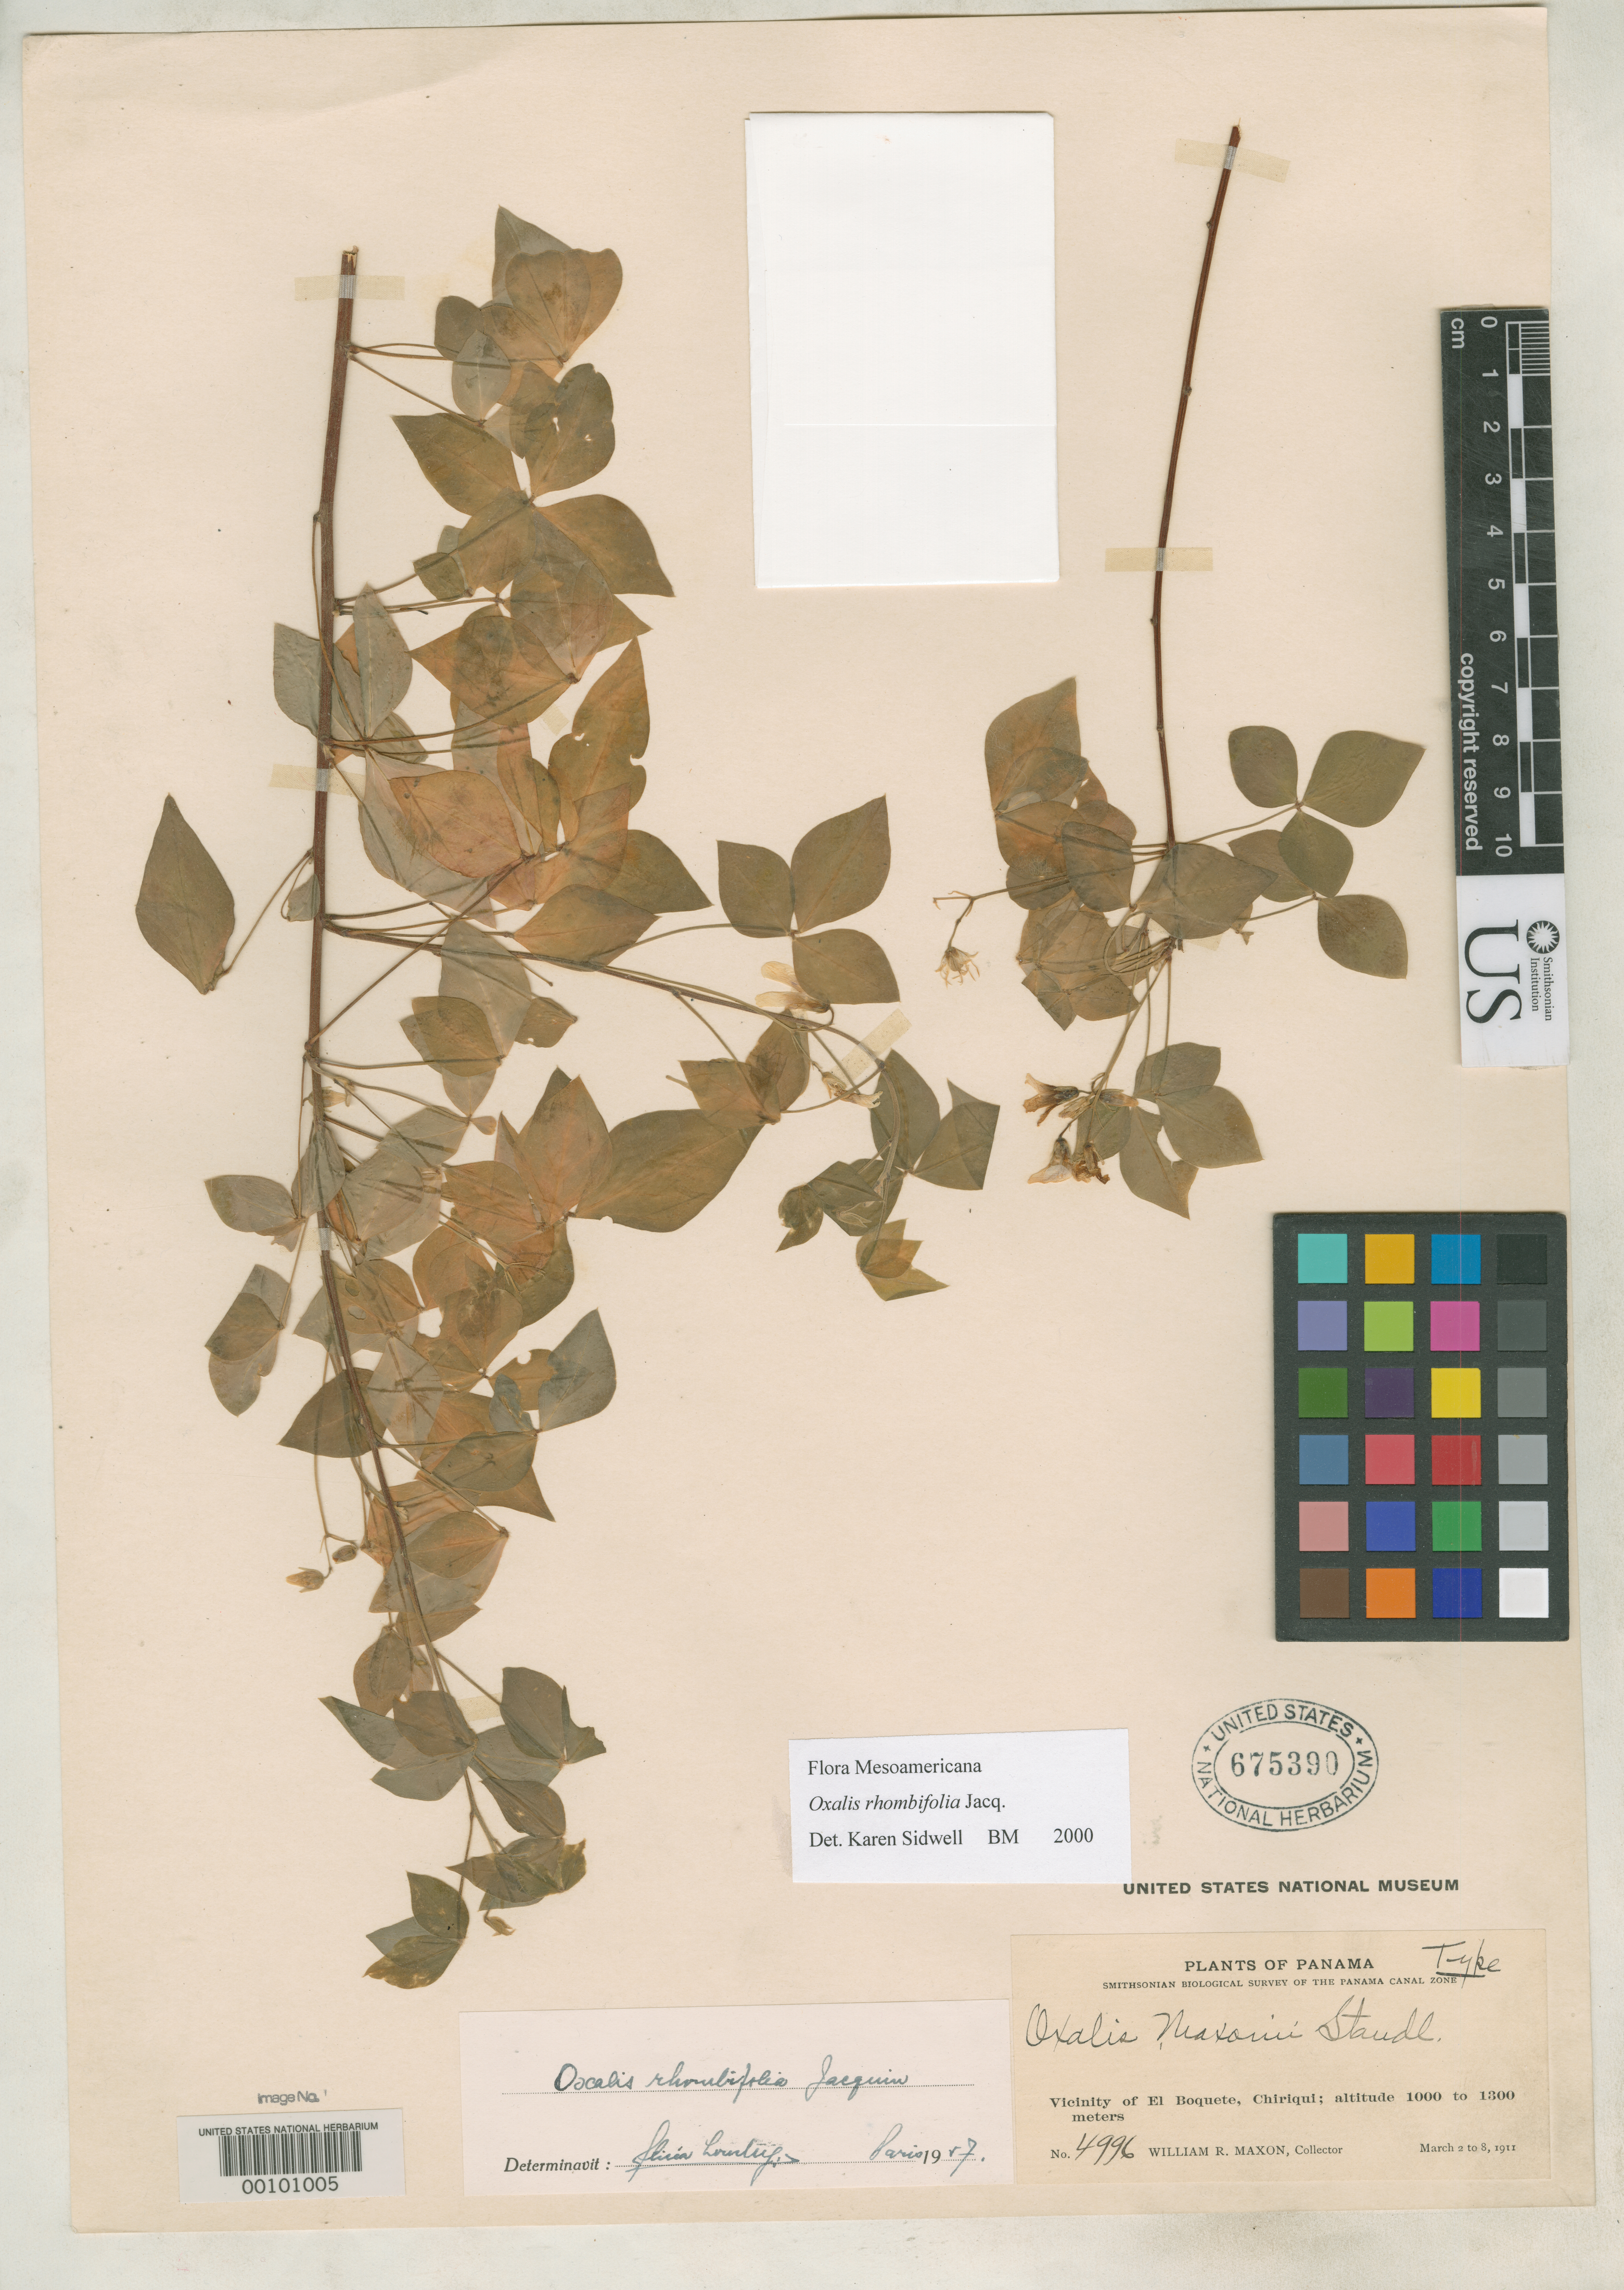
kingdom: Plantae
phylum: Tracheophyta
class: Magnoliopsida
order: Oxalidales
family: Oxalidaceae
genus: Oxalis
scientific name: Oxalis maxonii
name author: Standl.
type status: Holotype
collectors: W. R. Maxon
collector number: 4996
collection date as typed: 02 Mar 1911 to 08 Mar 1911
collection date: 1911-03-02/1911-03-08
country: Panama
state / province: Chiriquí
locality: El Boquete.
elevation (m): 1000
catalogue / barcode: US 675390